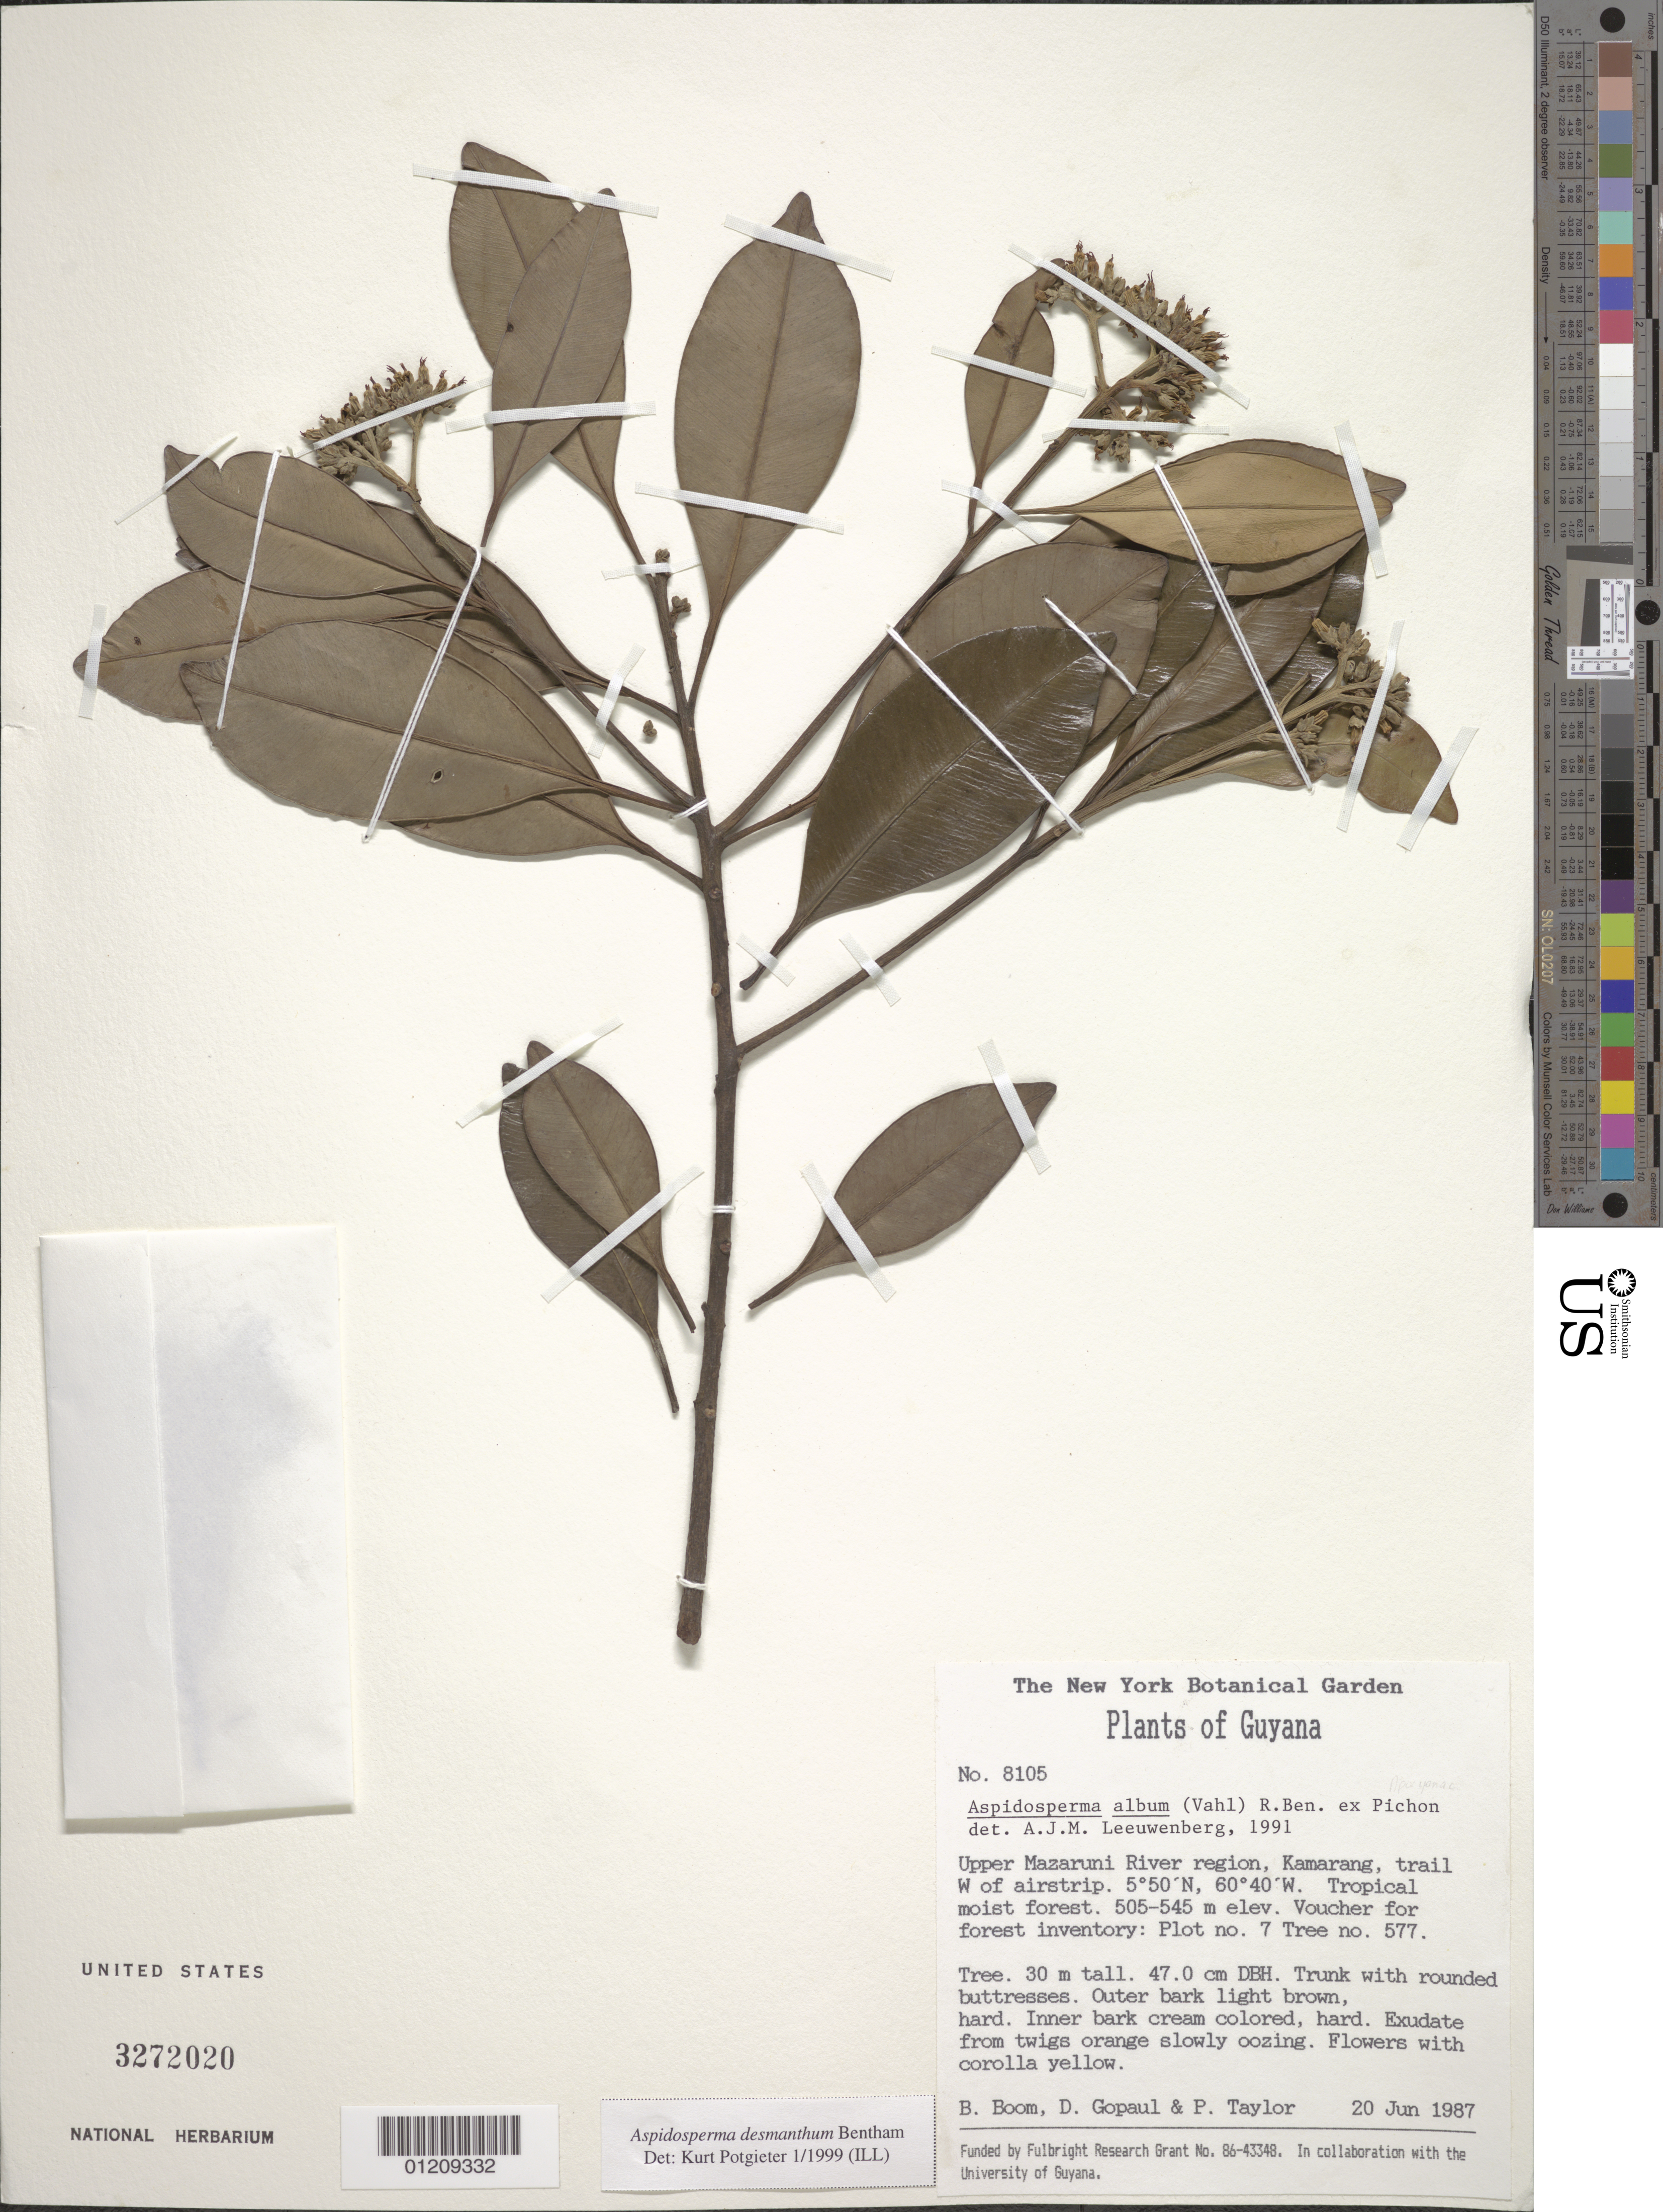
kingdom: Plantae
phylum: Tracheophyta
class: Magnoliopsida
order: Gentianales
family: Apocynaceae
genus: Aspidosperma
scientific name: Aspidosperma desmanthum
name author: Benth. ex Müll. Arg.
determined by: Potgieter, K.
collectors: B. M. Boom, D. Gopaul & P. Taylor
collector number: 8105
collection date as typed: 20-Jun-87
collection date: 1987-06-20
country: Guyana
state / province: Cuyuni-Mazaruni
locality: Kamarang, upper Mazaruni R., trail W of airstrip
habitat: Tropical moist forest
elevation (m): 505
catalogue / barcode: US 3272020